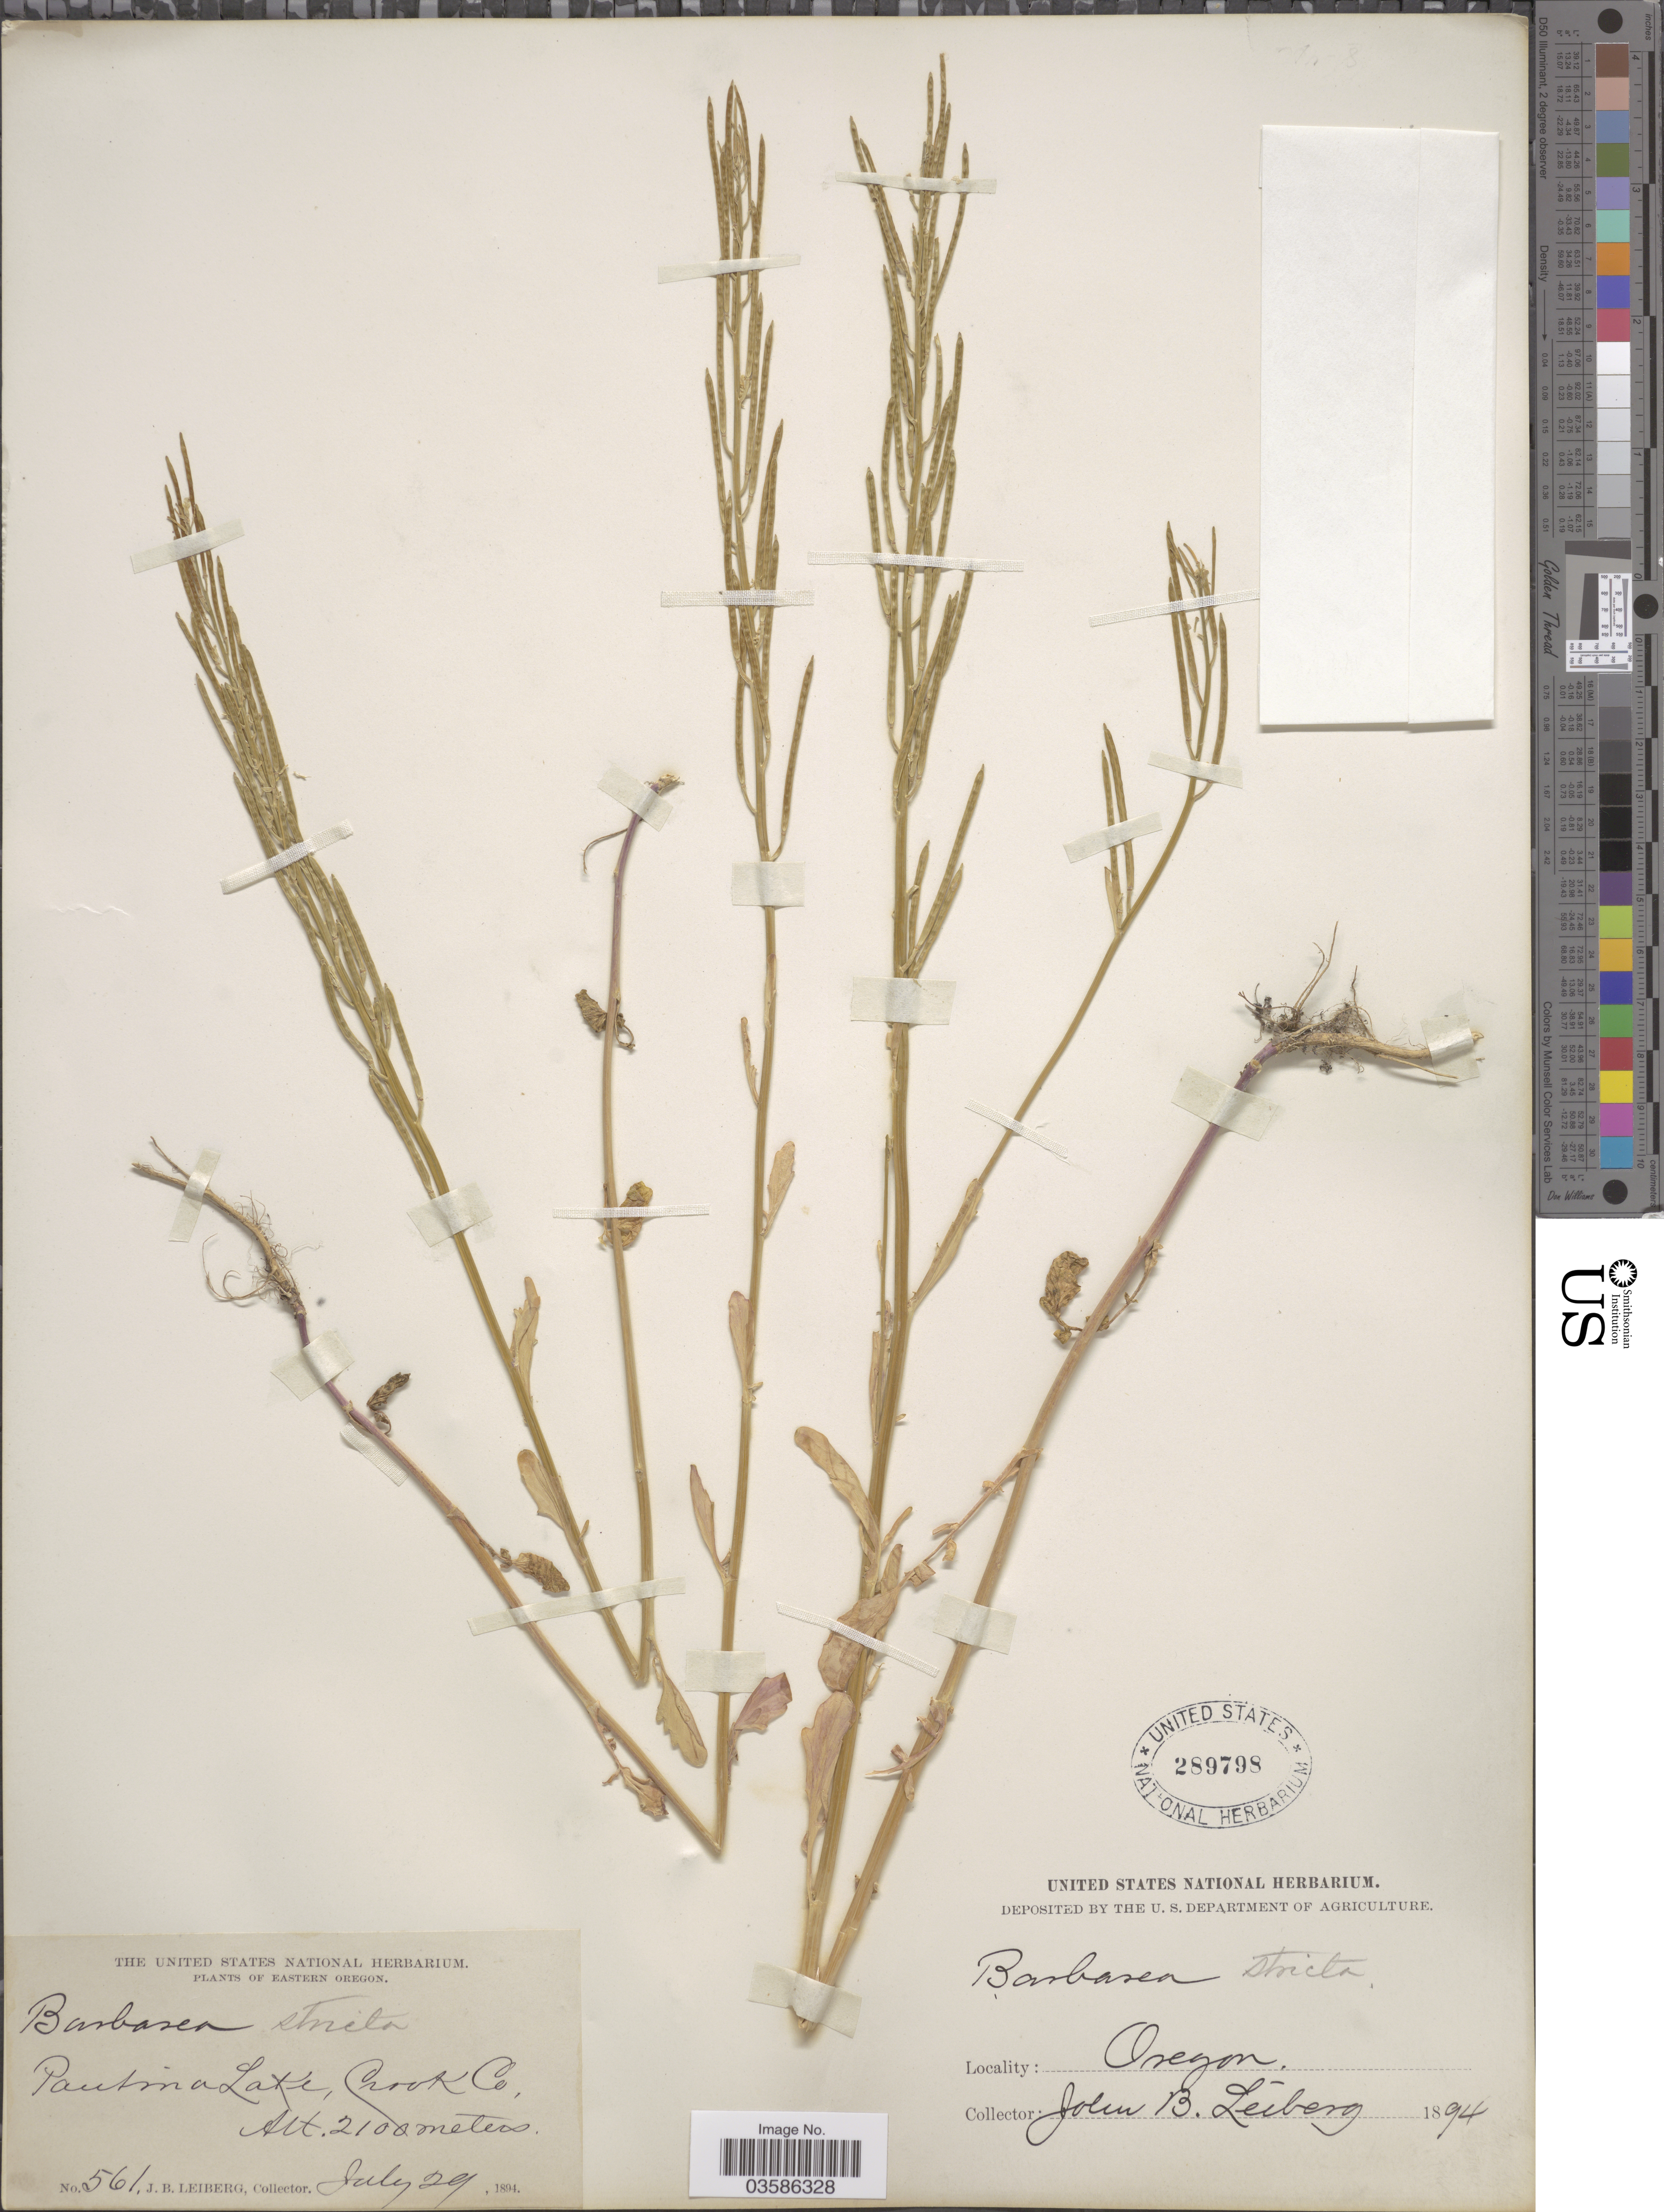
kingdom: Plantae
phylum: Tracheophyta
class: Magnoliopsida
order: Brassicales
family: Brassicaceae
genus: Barbarea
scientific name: Barbarea stricta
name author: Andrz.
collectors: J. B. Leiberg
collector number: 561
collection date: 1894-07-29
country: United States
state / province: Oregon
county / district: Deschutes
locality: Eastern Oregon. Pautina Lake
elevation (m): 2100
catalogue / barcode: US 289798